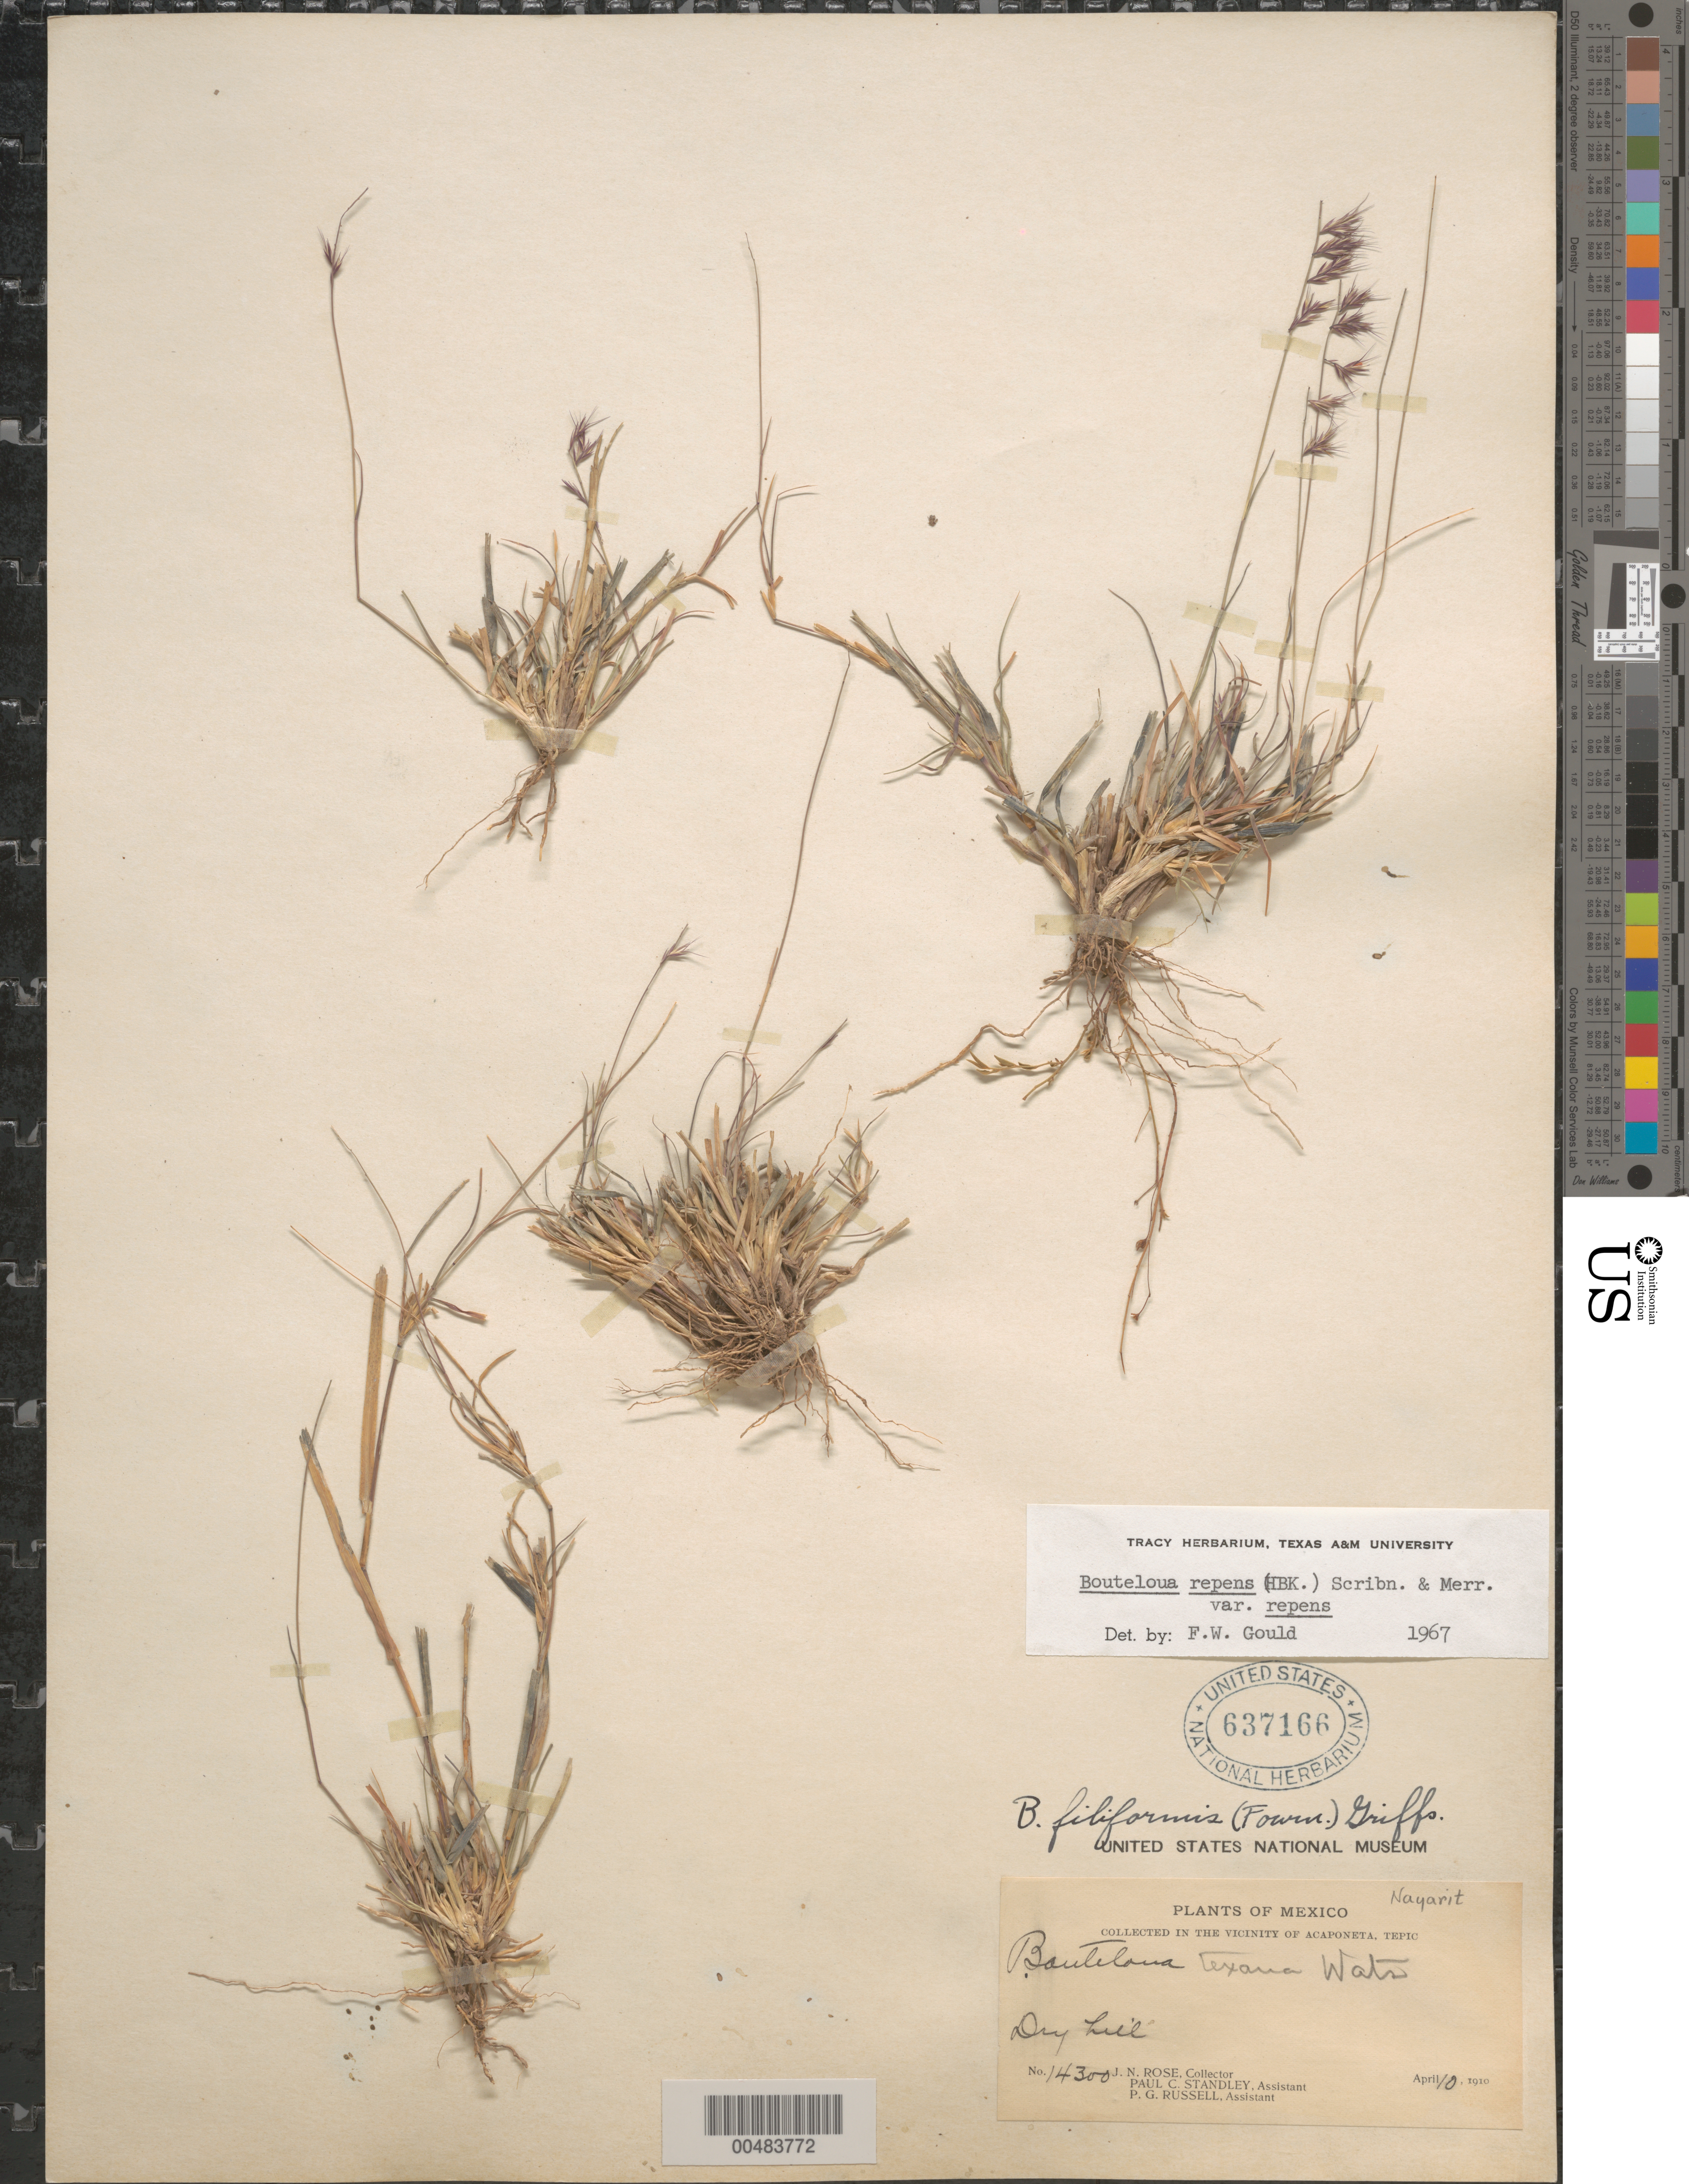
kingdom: Plantae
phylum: Tracheophyta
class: Liliopsida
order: Poales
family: Poaceae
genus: Bouteloua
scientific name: Bouteloua repens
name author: (Kunth) Scribn. & Merr.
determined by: Gould, F. W.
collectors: J. N. Rose, P. C. Standley & P. G. Russell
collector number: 14300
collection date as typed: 10 Apr 1910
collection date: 1910-04-10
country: Mexico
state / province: Nayarit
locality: Vicinity of Acaponeta, Tepic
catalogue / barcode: US 637166